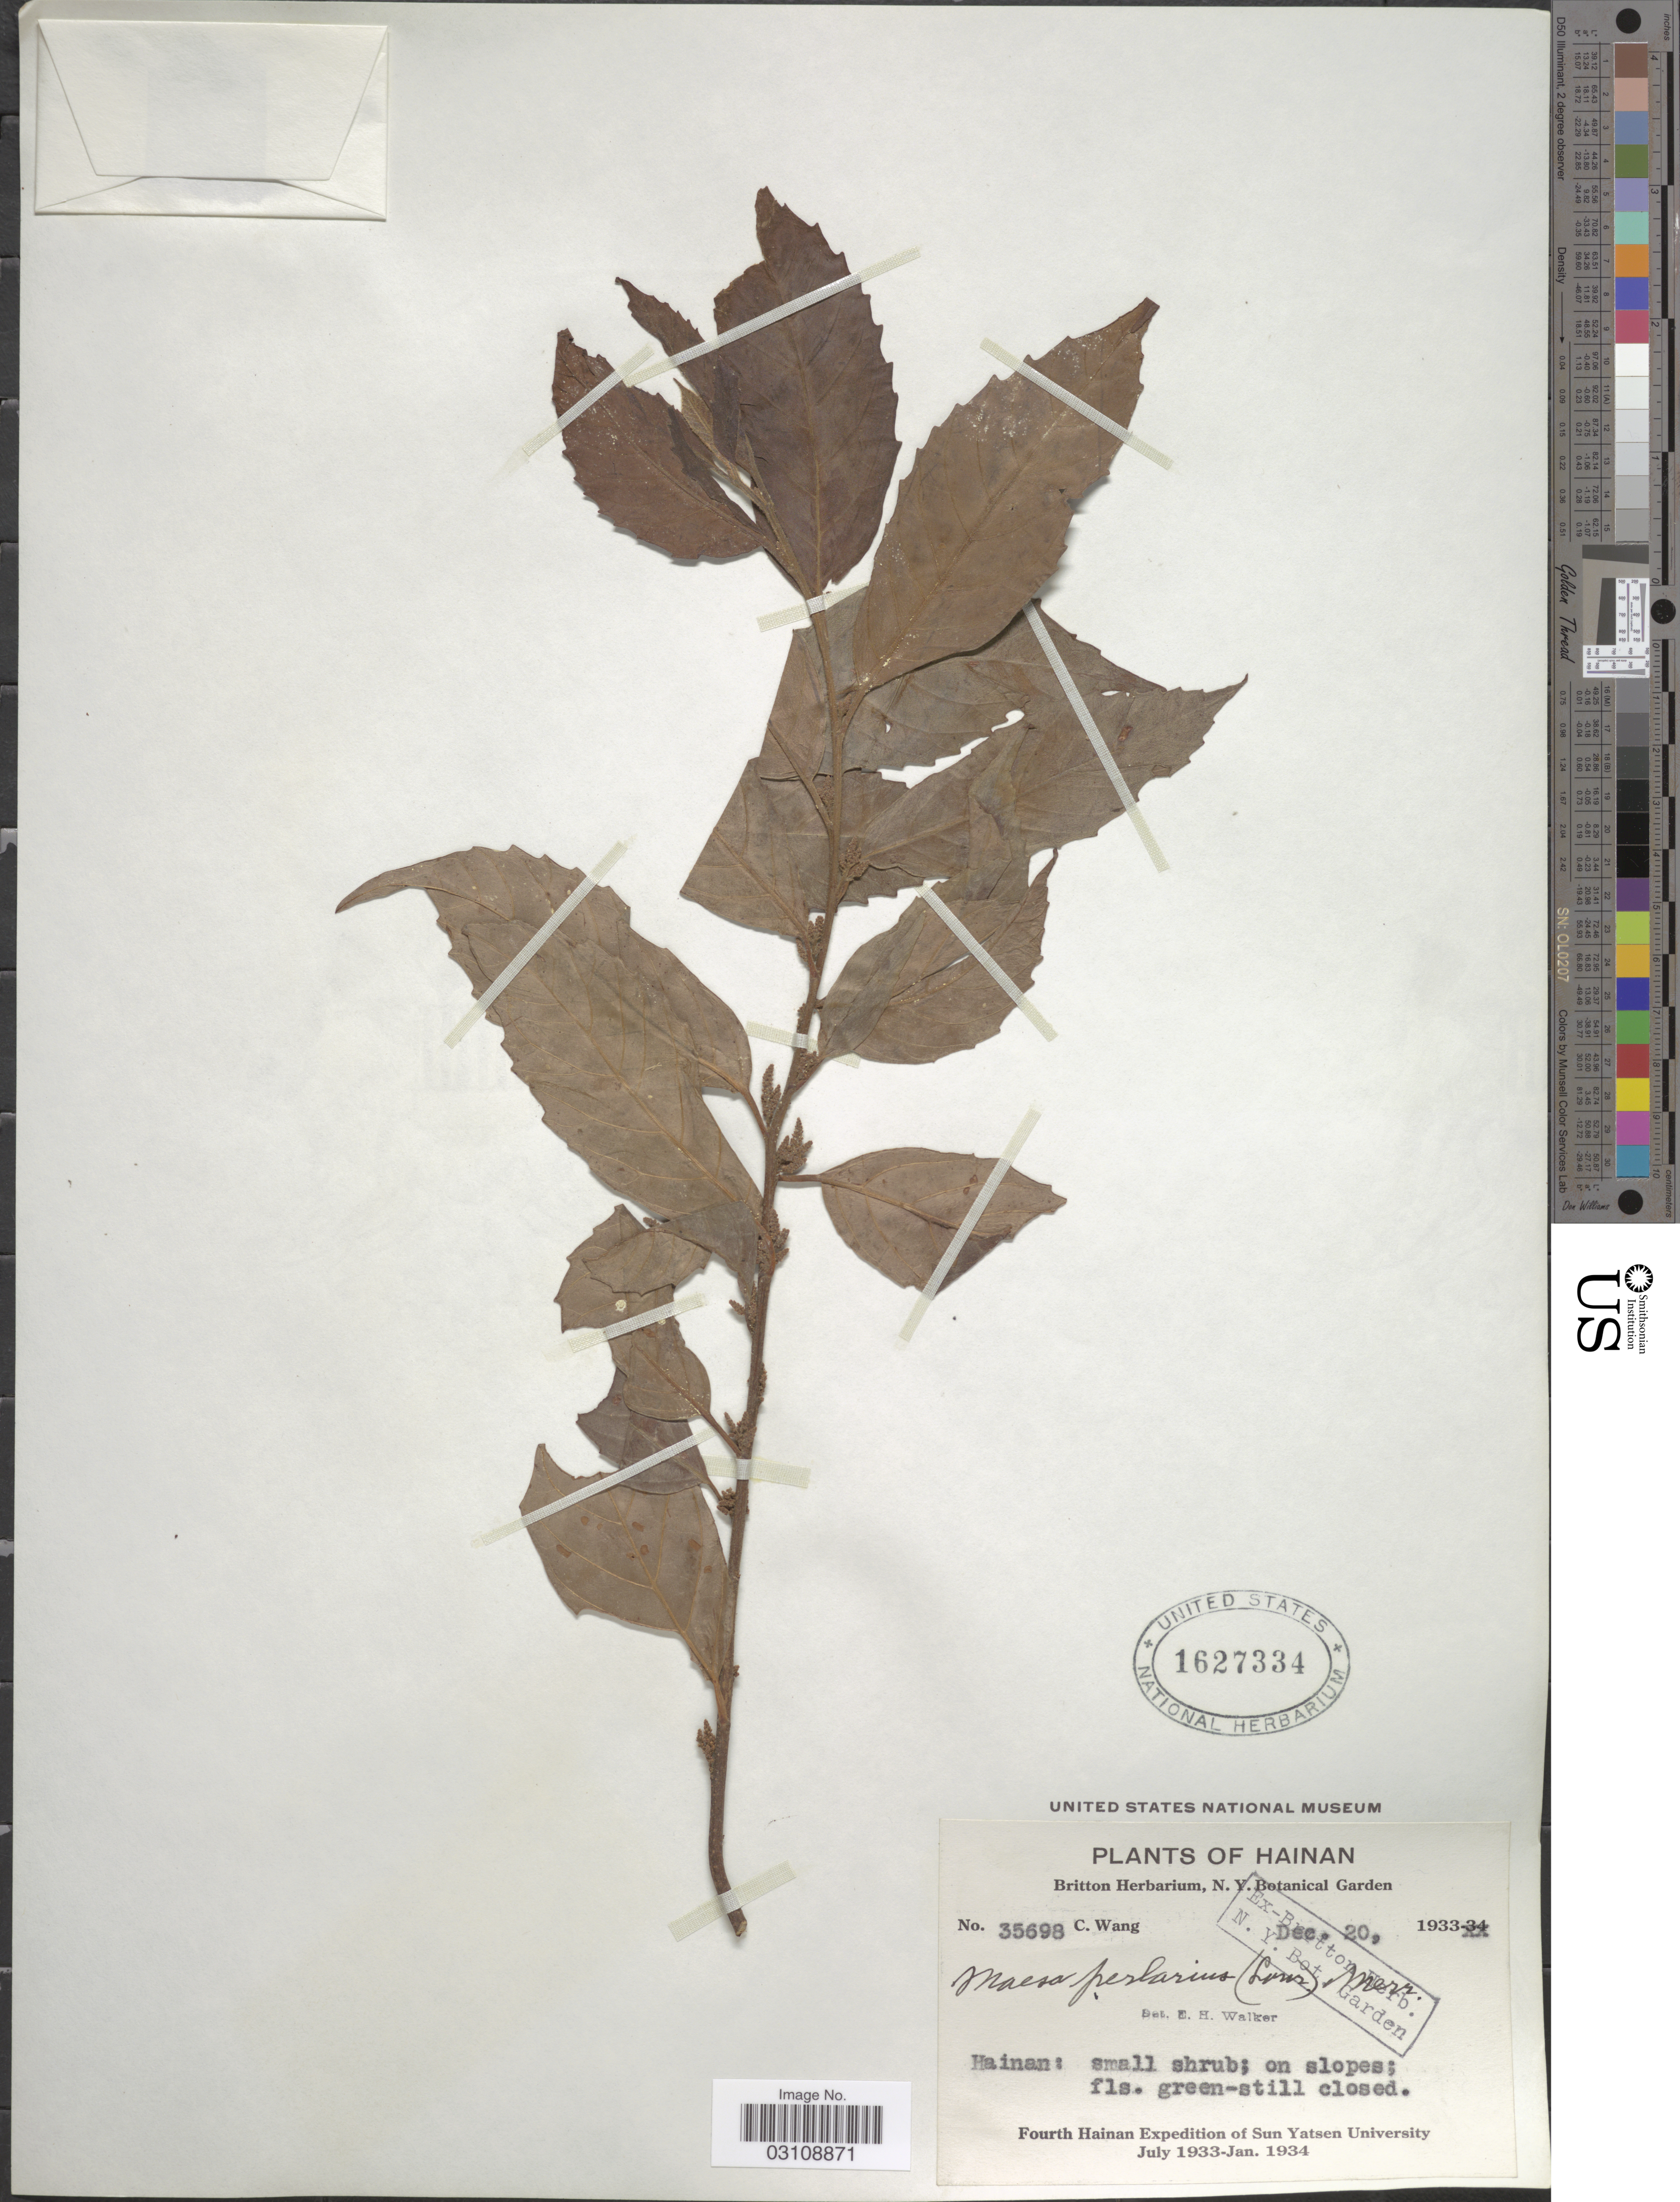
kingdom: Plantae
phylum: Tracheophyta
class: Magnoliopsida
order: Ericales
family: Primulaceae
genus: Maesa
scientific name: Maesa perlaria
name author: (Lour.) Merr.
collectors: C. Wang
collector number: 35698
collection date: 1933-12-20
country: China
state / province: Hainan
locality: Hainan.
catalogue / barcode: US 1627334